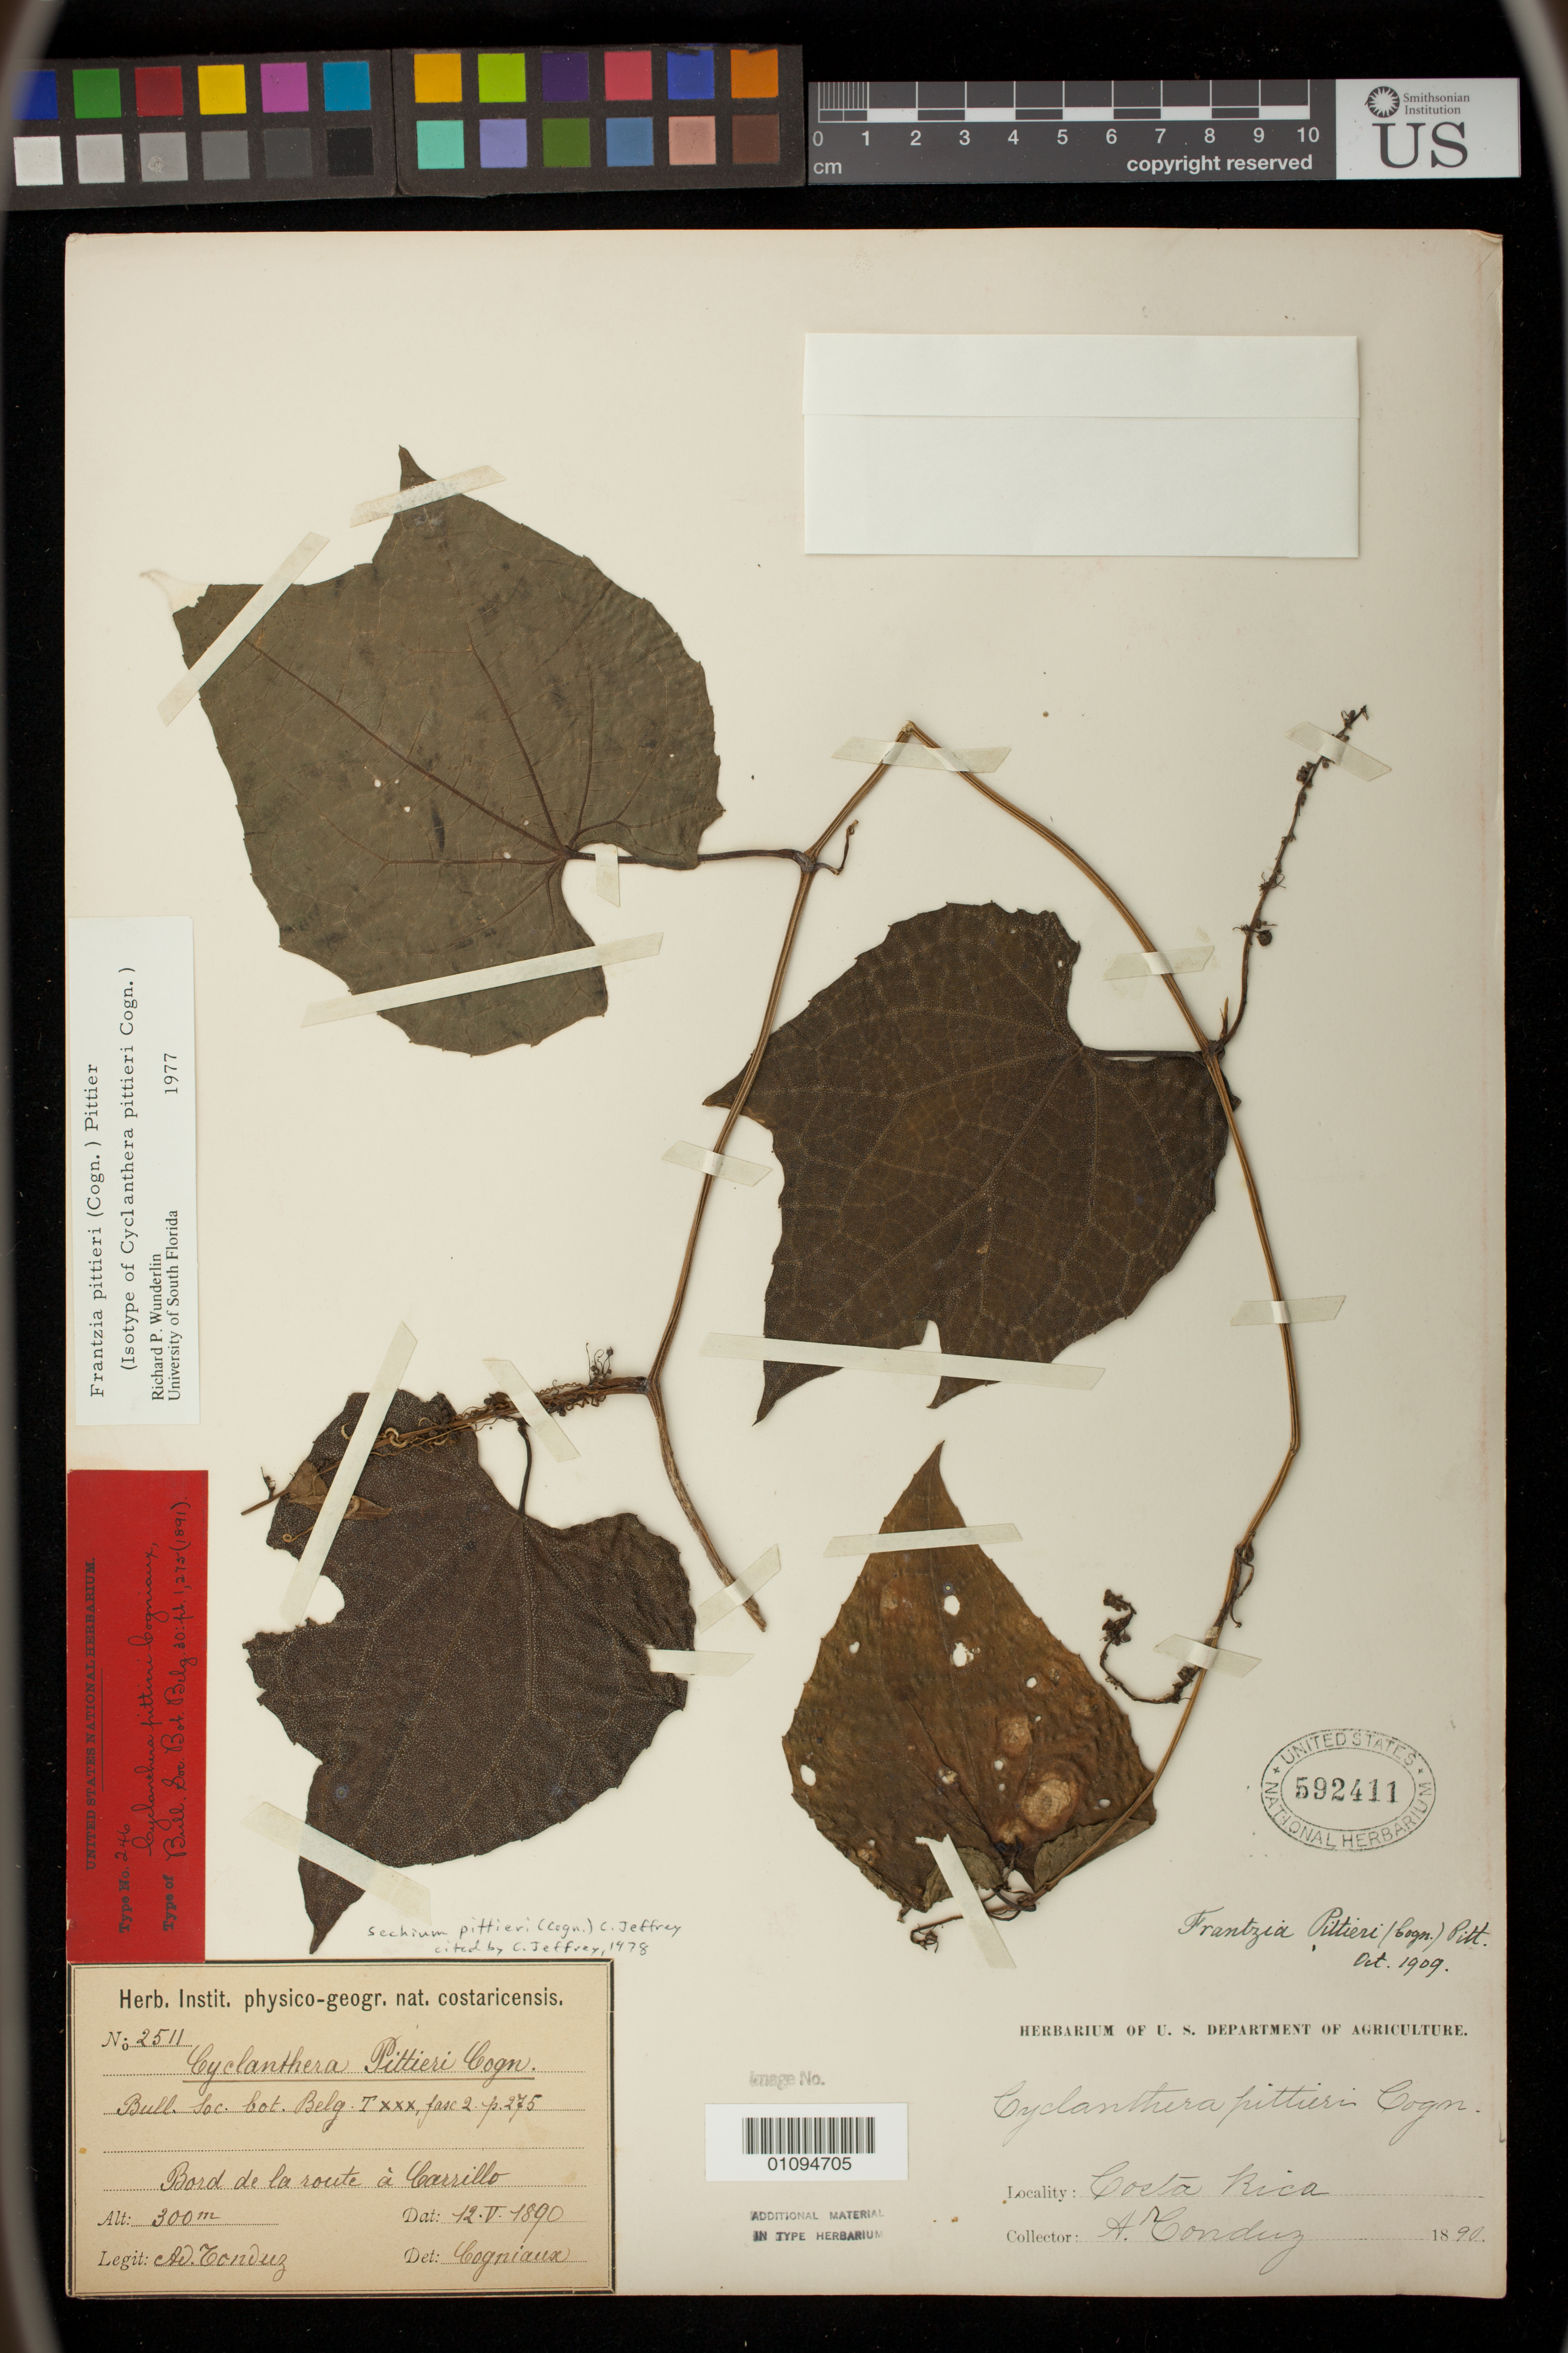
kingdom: Plantae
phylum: Tracheophyta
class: Magnoliopsida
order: Cucurbitales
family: Cucurbitaceae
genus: Cyclanthera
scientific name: Cyclanthera pittieri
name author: Cogn.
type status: Syntype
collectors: A. Tonduz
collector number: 2511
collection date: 1890-05-12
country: Costa Rica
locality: Bord de la route a Carrillo.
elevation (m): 300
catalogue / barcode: US 592411